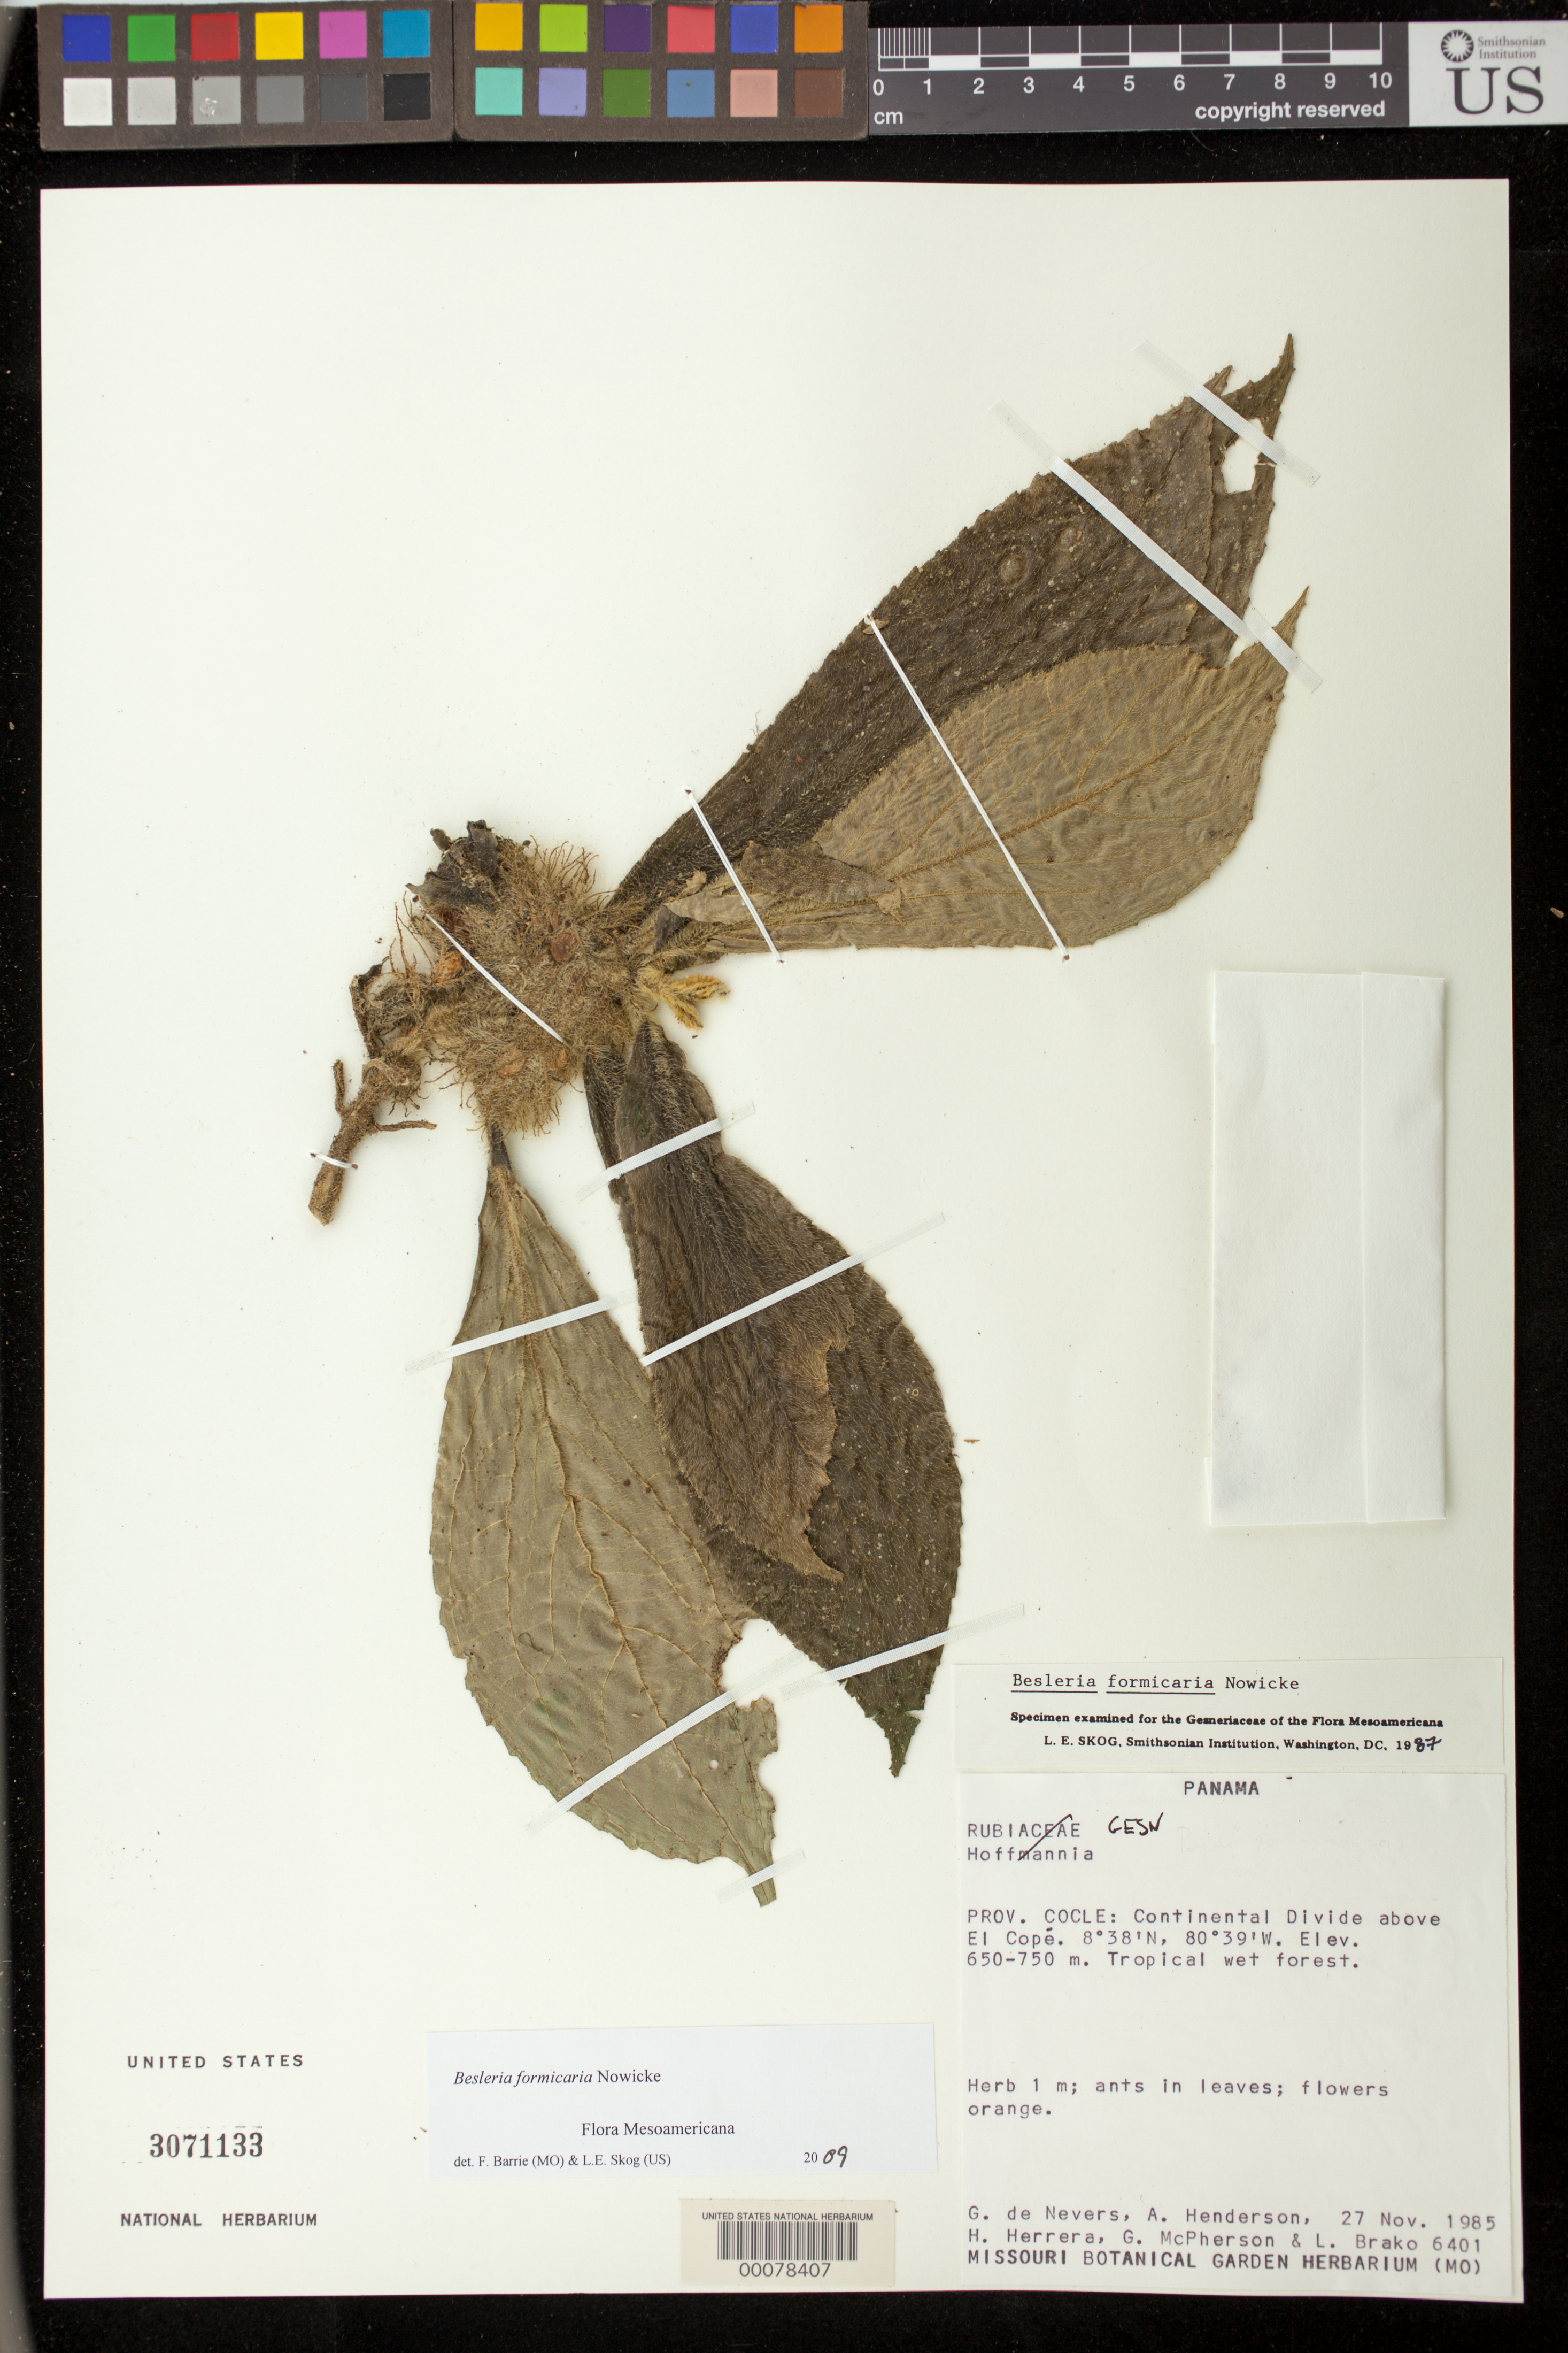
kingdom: Plantae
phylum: Tracheophyta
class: Magnoliopsida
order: Lamiales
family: Gesneriaceae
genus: Besleria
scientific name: Besleria formicaria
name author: Nowicke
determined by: Skog, Laurence E.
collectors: G. C. de Nevers, A. J. Henderson, H. Herrera, G. D. McPherson & L. Brako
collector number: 6401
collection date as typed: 27 Nov 1985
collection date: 1985-11-27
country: Panama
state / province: Coclé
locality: Continental Divide above El Copé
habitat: Tropical wet forest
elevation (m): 650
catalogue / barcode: US 3071133